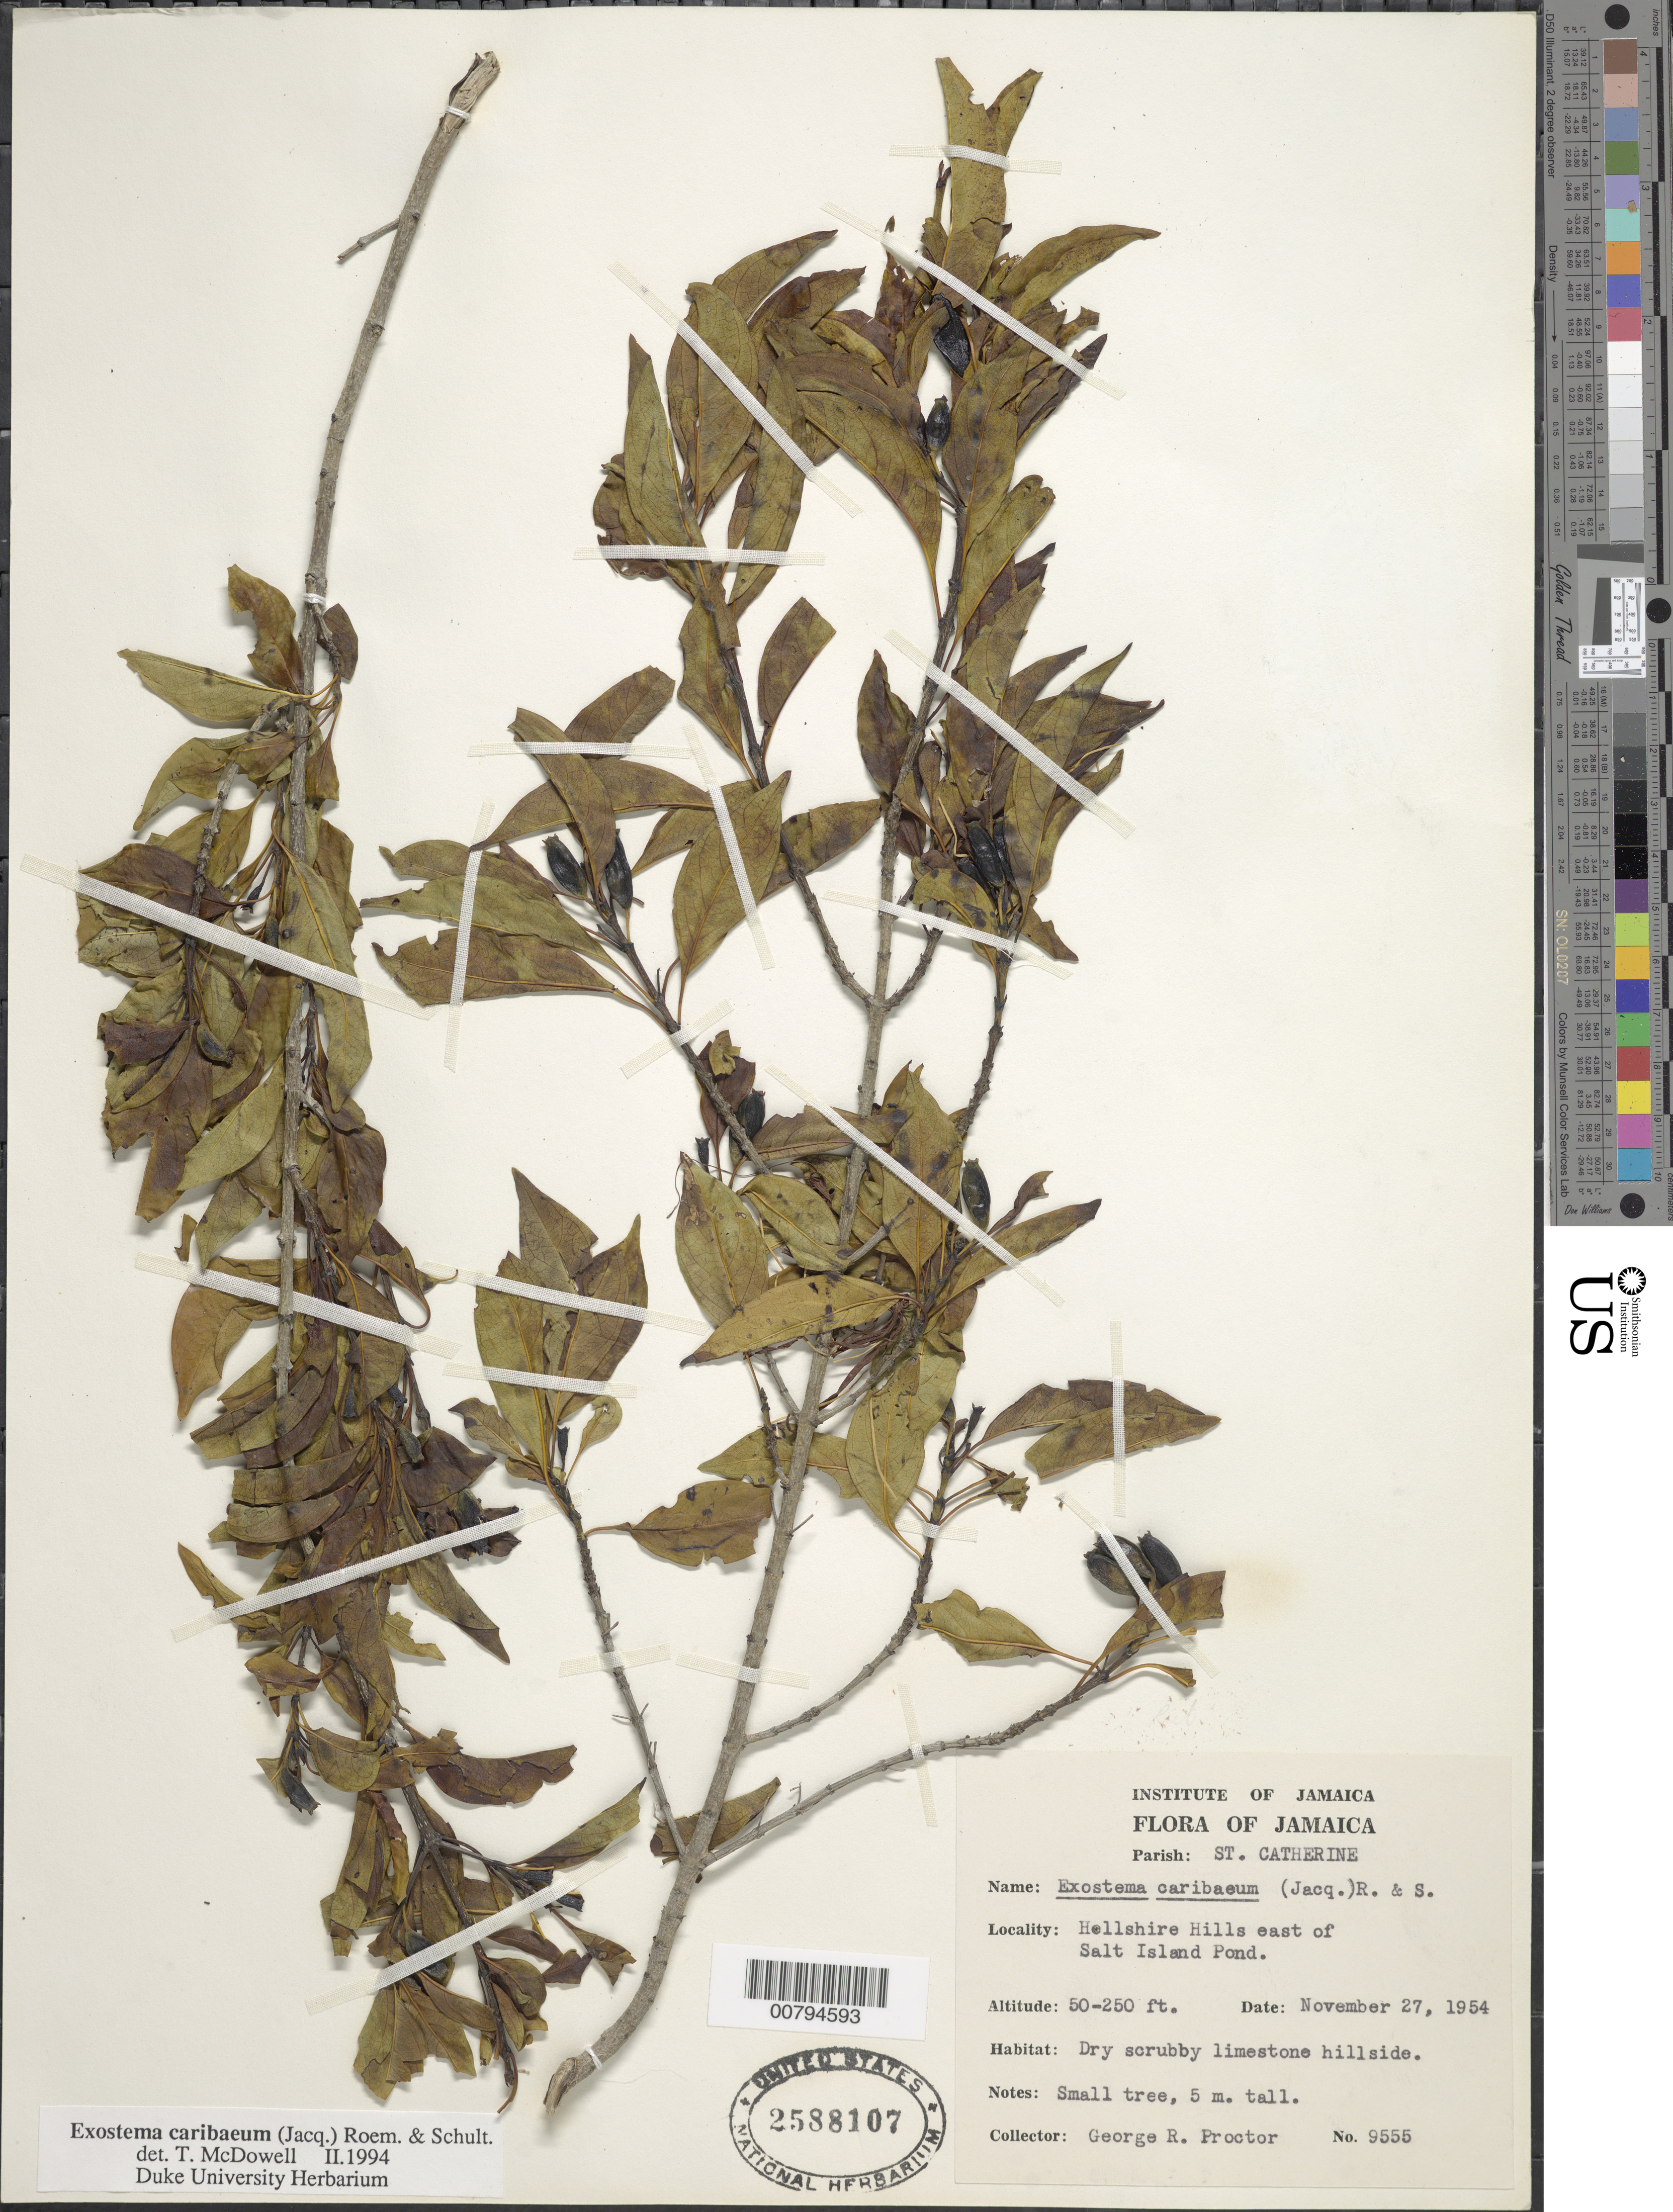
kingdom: Plantae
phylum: Tracheophyta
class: Magnoliopsida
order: Gentianales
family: Rubiaceae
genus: Exostema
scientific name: Exostema caribaeum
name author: (Jacq.) Roem. & Schult.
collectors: G. R. Proctor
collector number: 9555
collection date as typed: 27 Nov 1954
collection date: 1954-11-27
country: Jamaica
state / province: Saint Catherine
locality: Hellshire Hills east of Salt Island Pond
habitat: Dry scrubby limestone hillside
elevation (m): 15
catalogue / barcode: US 2588107